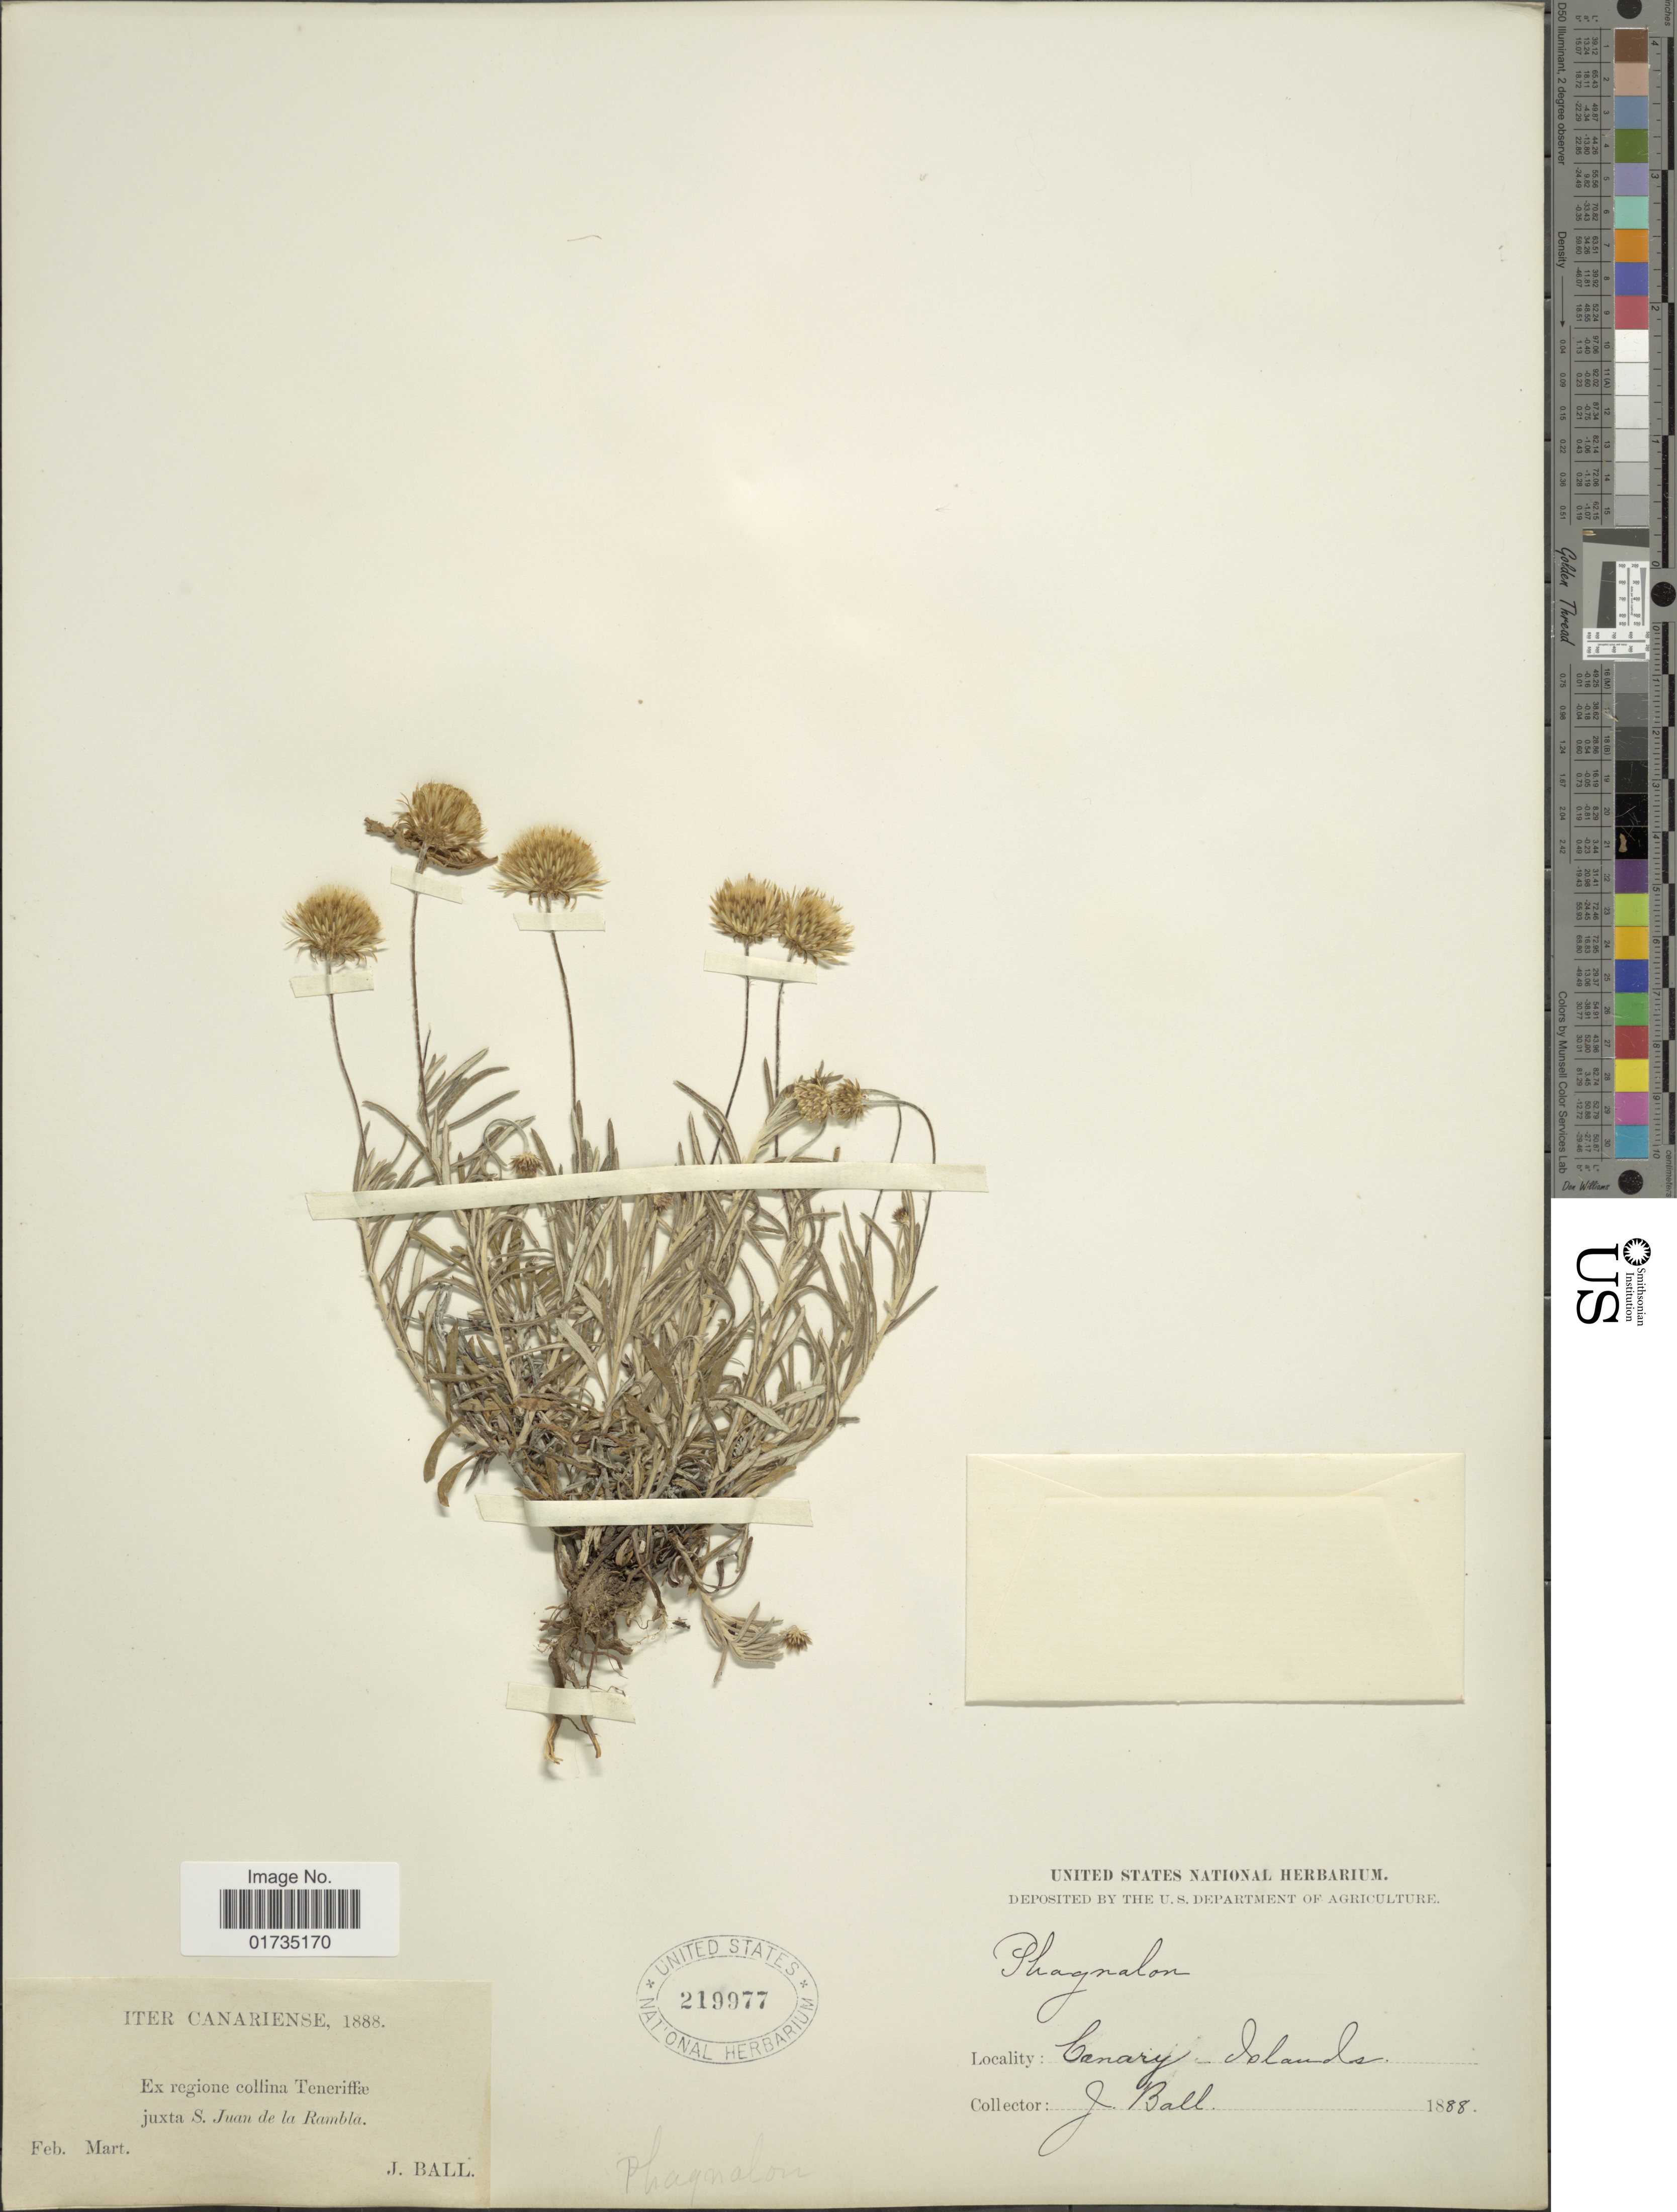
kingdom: Plantae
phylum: Tracheophyta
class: Magnoliopsida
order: Asterales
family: Asteraceae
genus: Phagnalon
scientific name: Phagnalon saxatile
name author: Cass.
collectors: J. Ball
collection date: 1888-02/1888-03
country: Spain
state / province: Canarias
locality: Ex reione collina Teneriffae. juxta S. Juan de la Rambla. Canary Islands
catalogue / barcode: US 219977